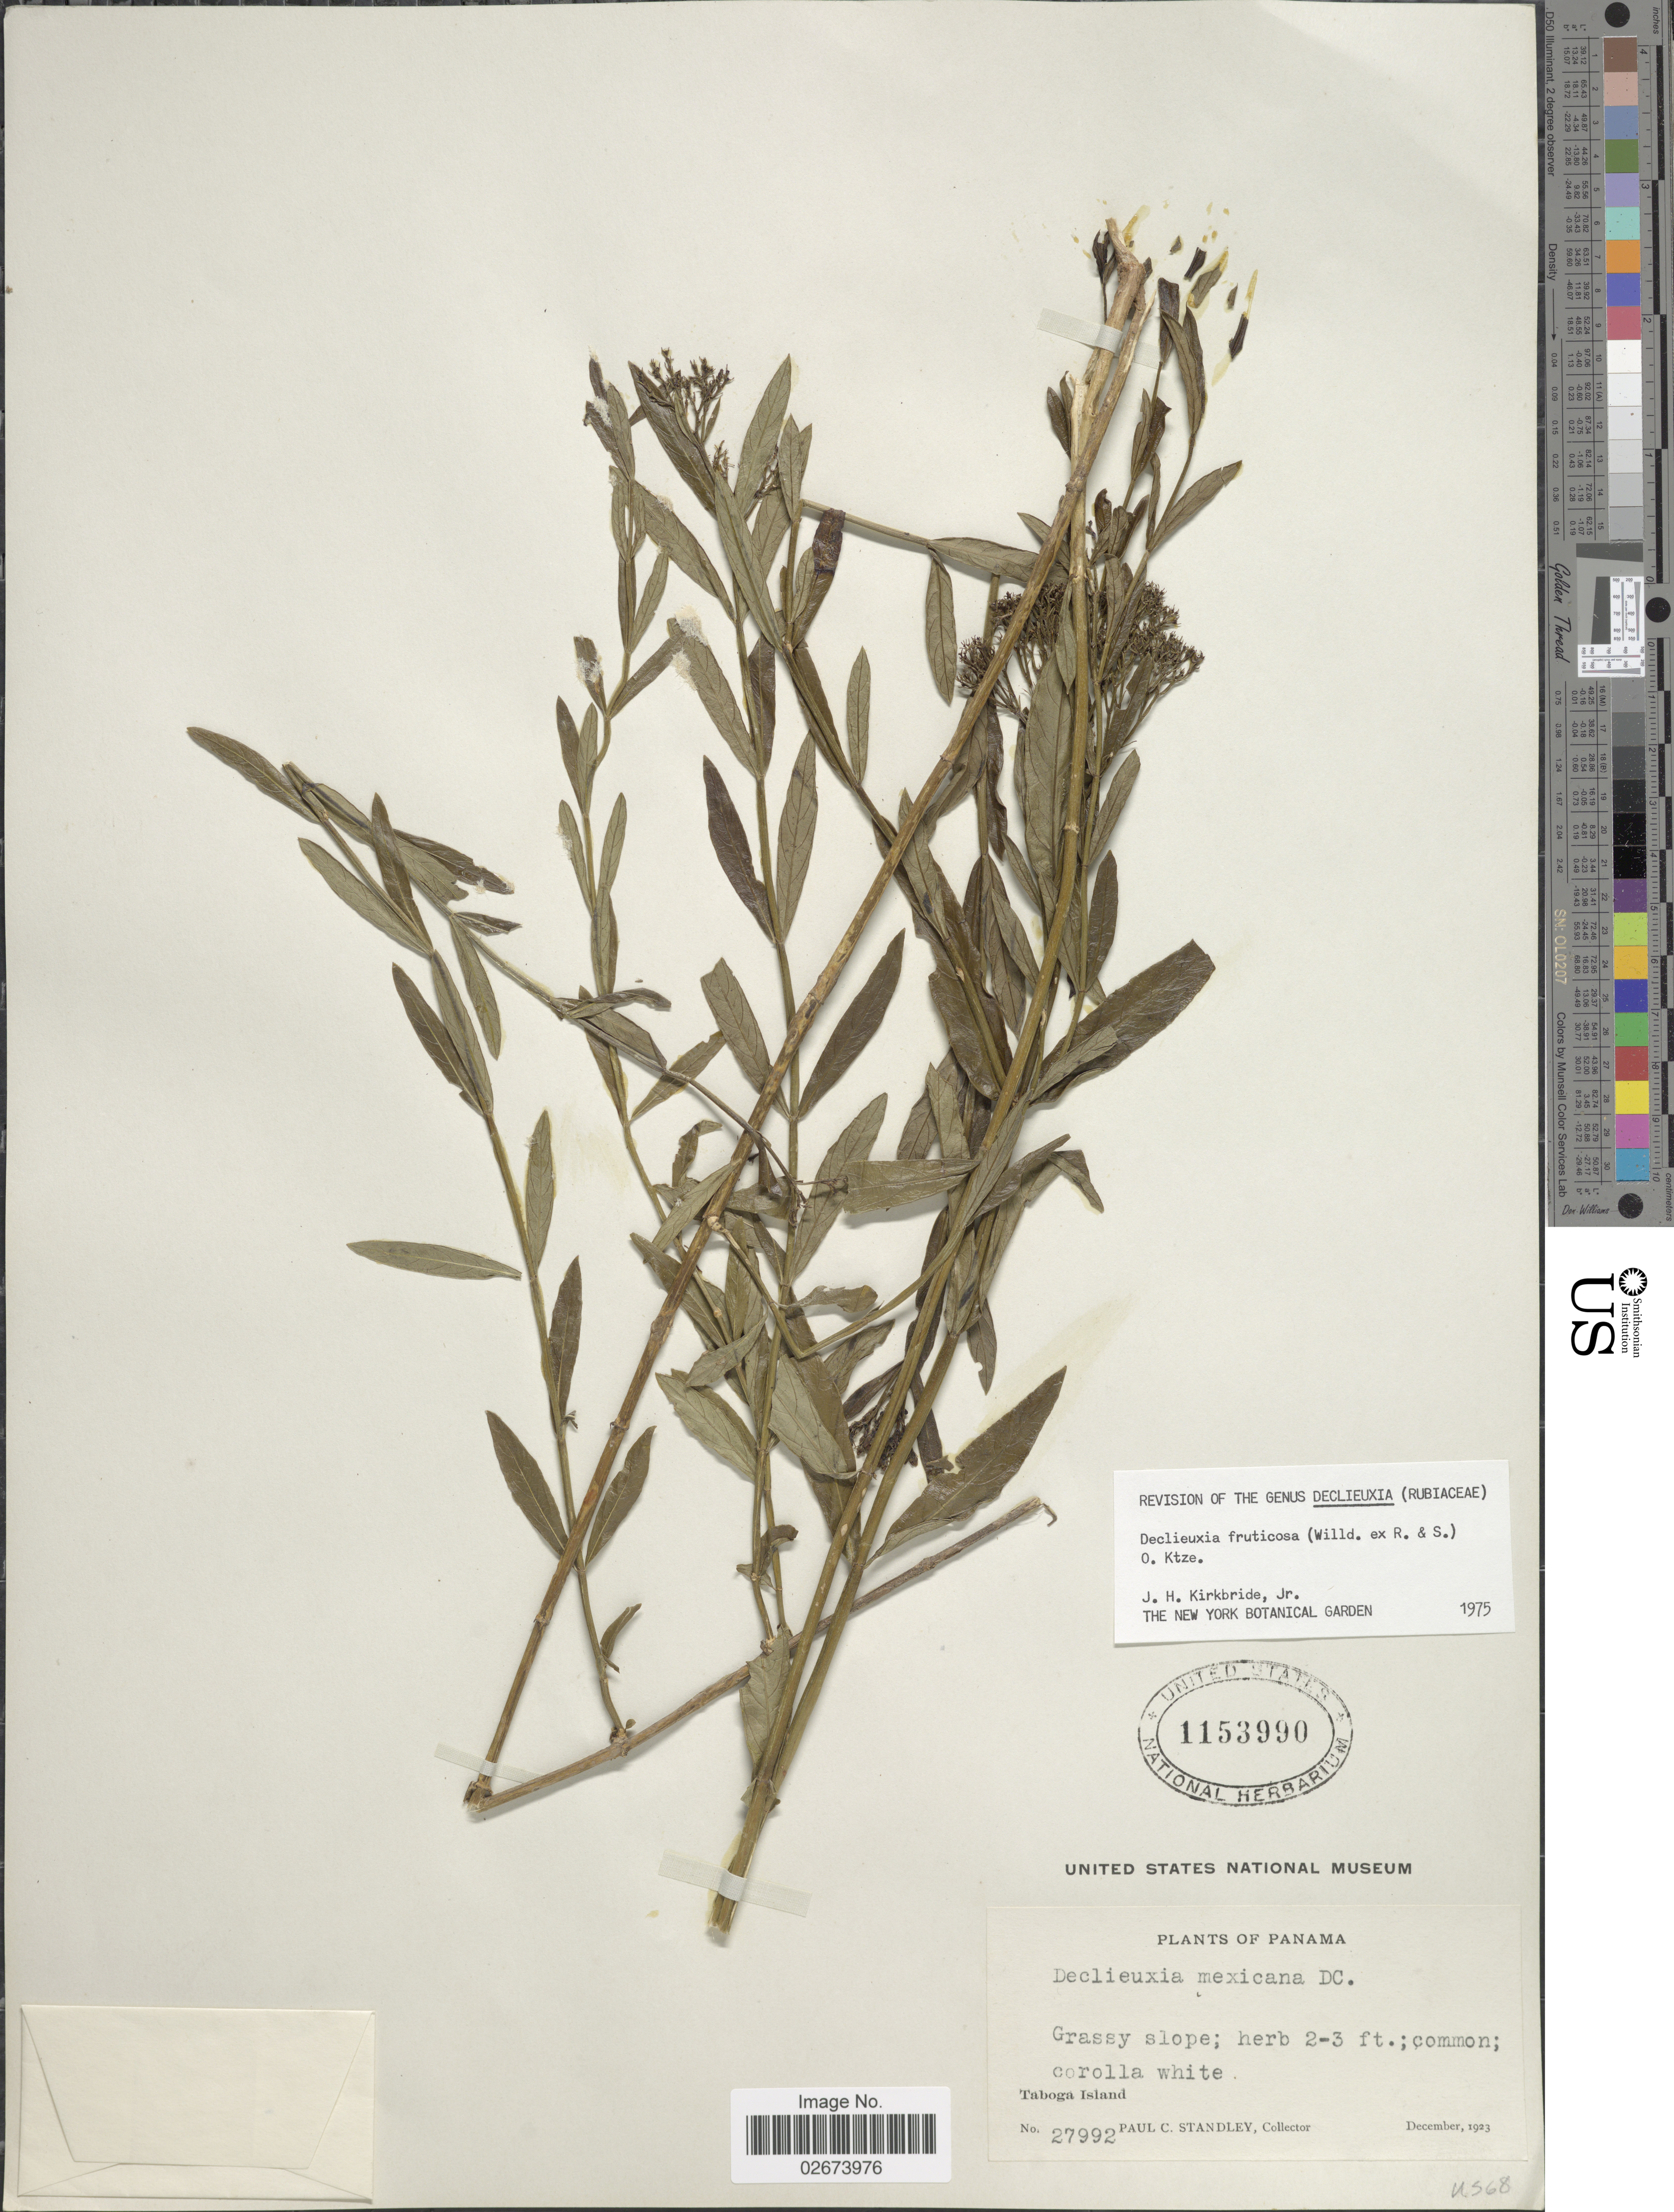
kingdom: Plantae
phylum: Tracheophyta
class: Magnoliopsida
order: Gentianales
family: Rubiaceae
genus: Declieuxia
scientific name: Declieuxia fruticosa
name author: (Willd. ex Roem. & Schult.) Kuntze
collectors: P. C. Standley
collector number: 27992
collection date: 1923-12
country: Panama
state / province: Panamá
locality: Taboga Island.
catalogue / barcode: US 1153990